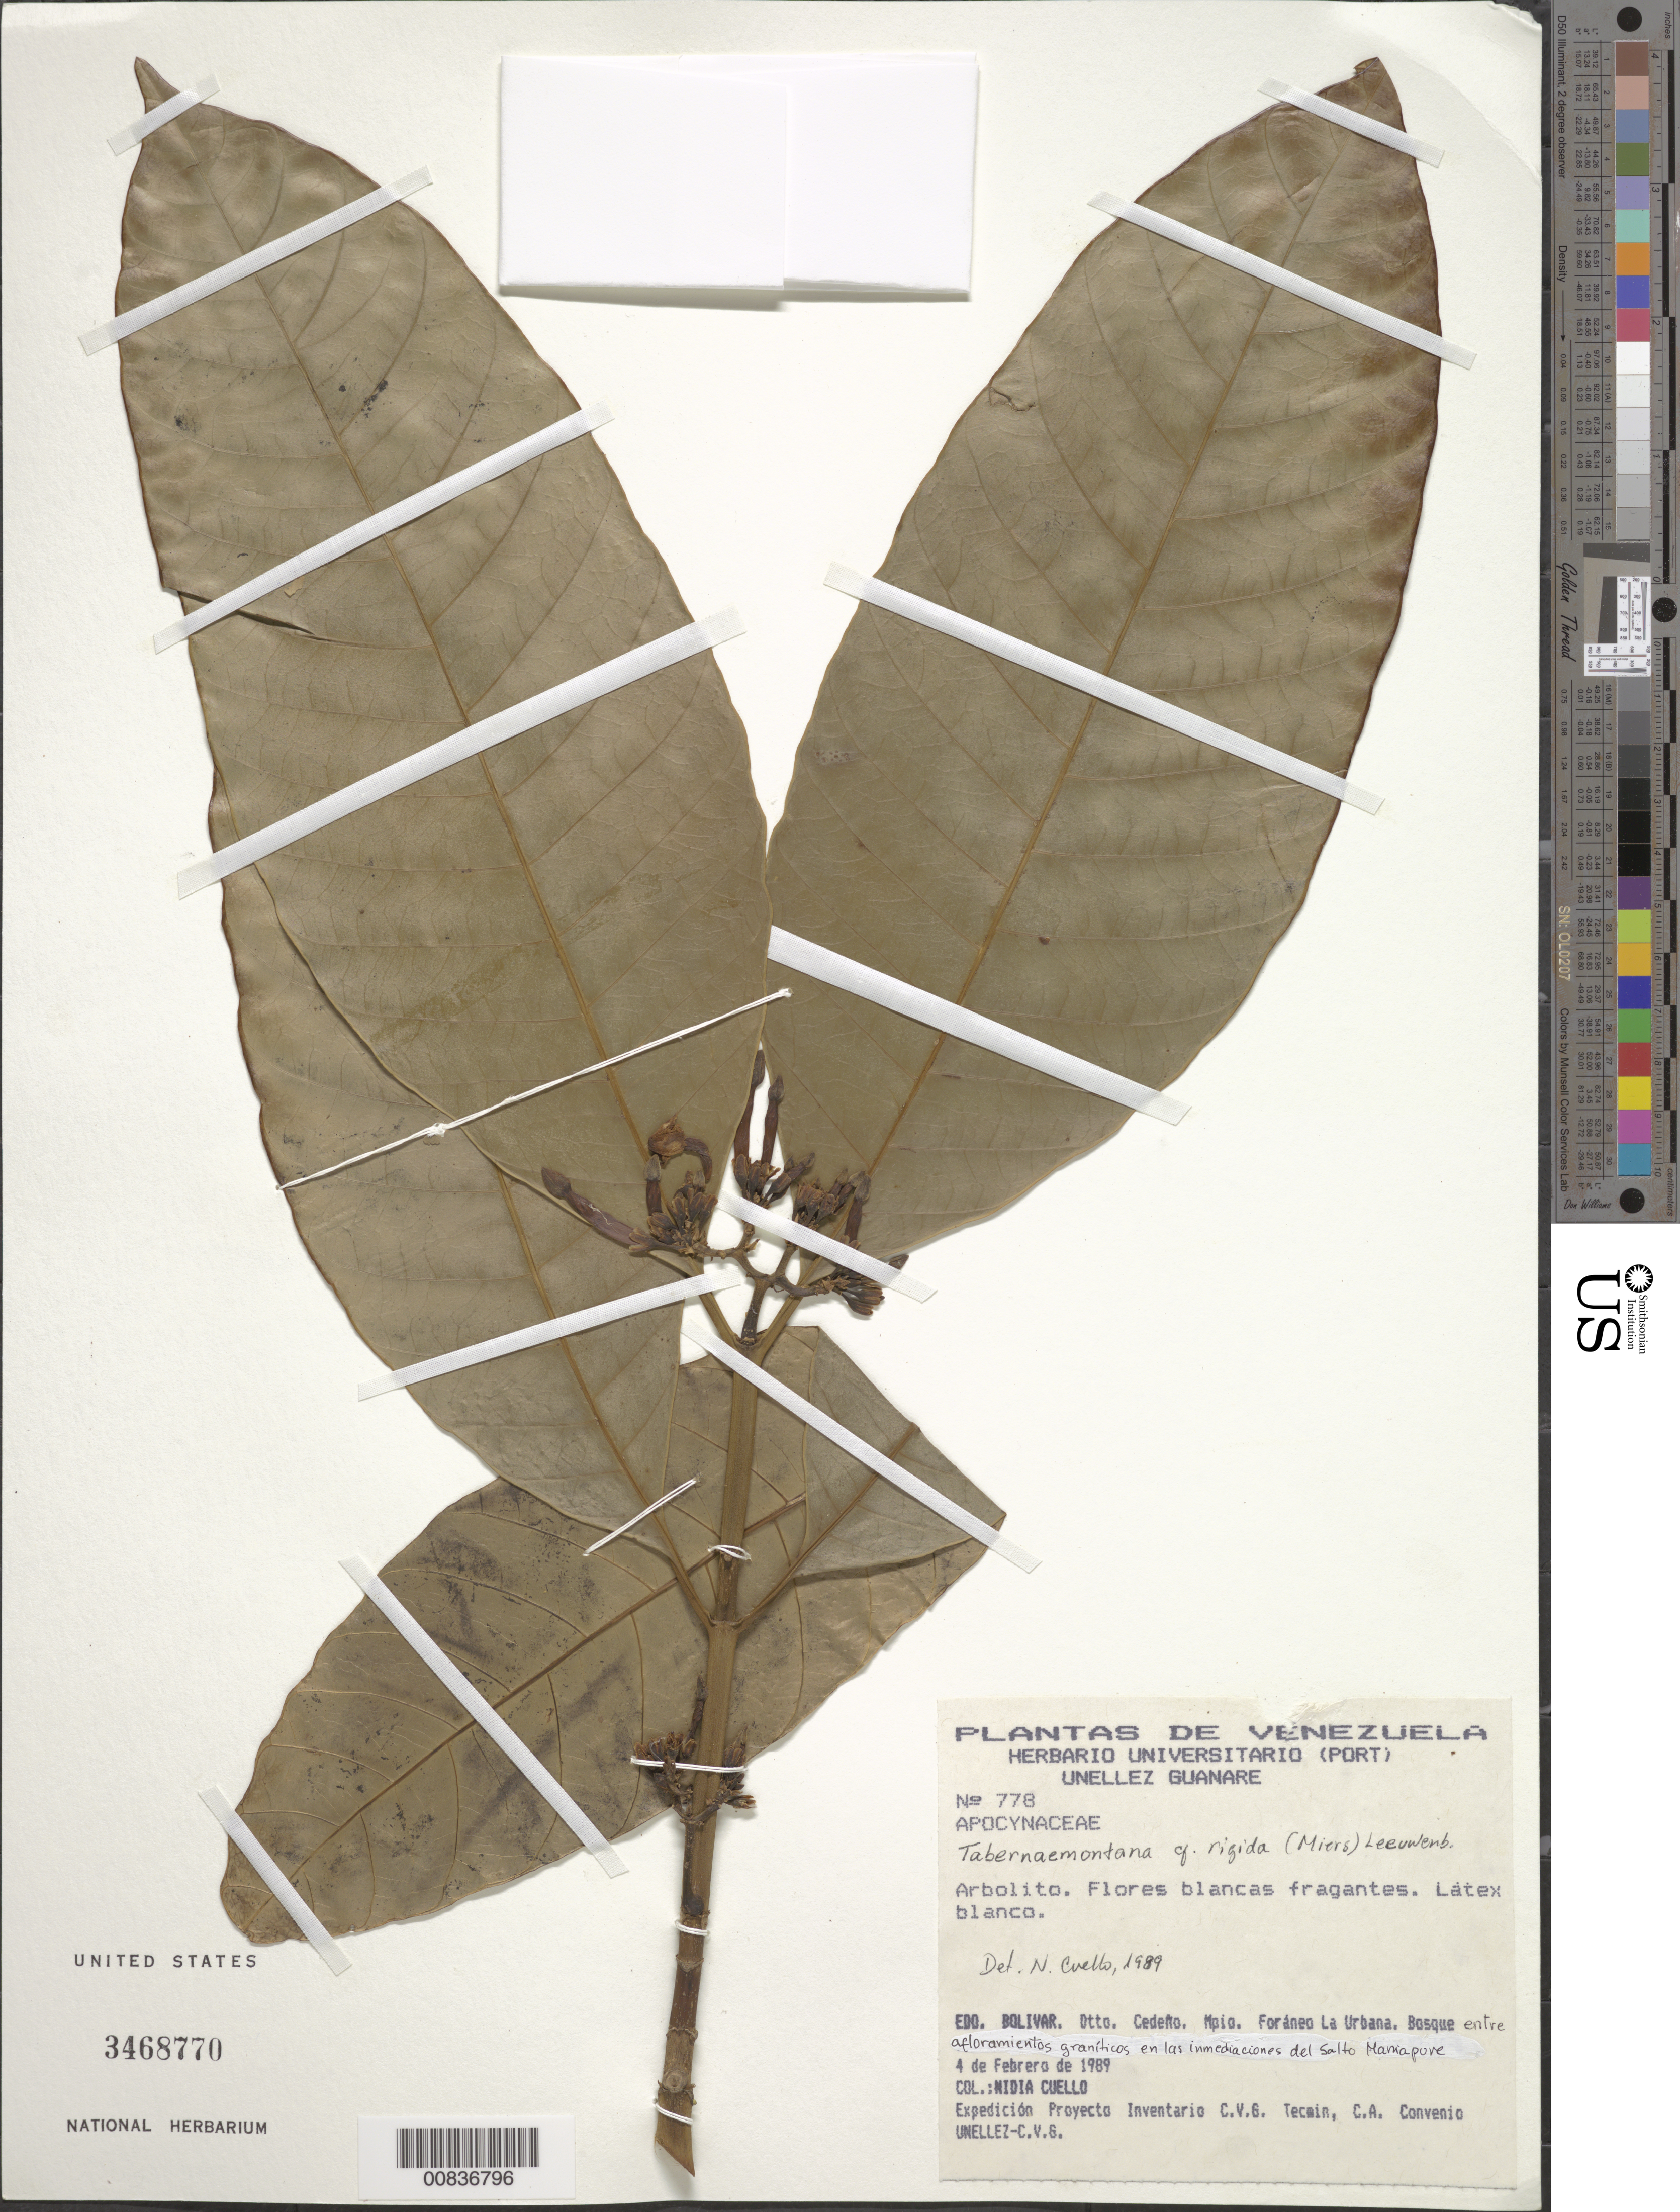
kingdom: Plantae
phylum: Tracheophyta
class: Magnoliopsida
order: Gentianales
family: Apocynaceae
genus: Tabernaemontana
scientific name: Tabernaemontana rigida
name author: (Miers)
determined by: Cuello, Nidia L.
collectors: N. L. Cuello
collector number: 778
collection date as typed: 4-Feb-89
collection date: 1989-02-04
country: Venezuela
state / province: Bolívar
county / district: Cedeño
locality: Mun. Foráneo La Urbana, Salto Maniapure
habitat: Bosque entre afloramientos graniticos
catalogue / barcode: US 3468770